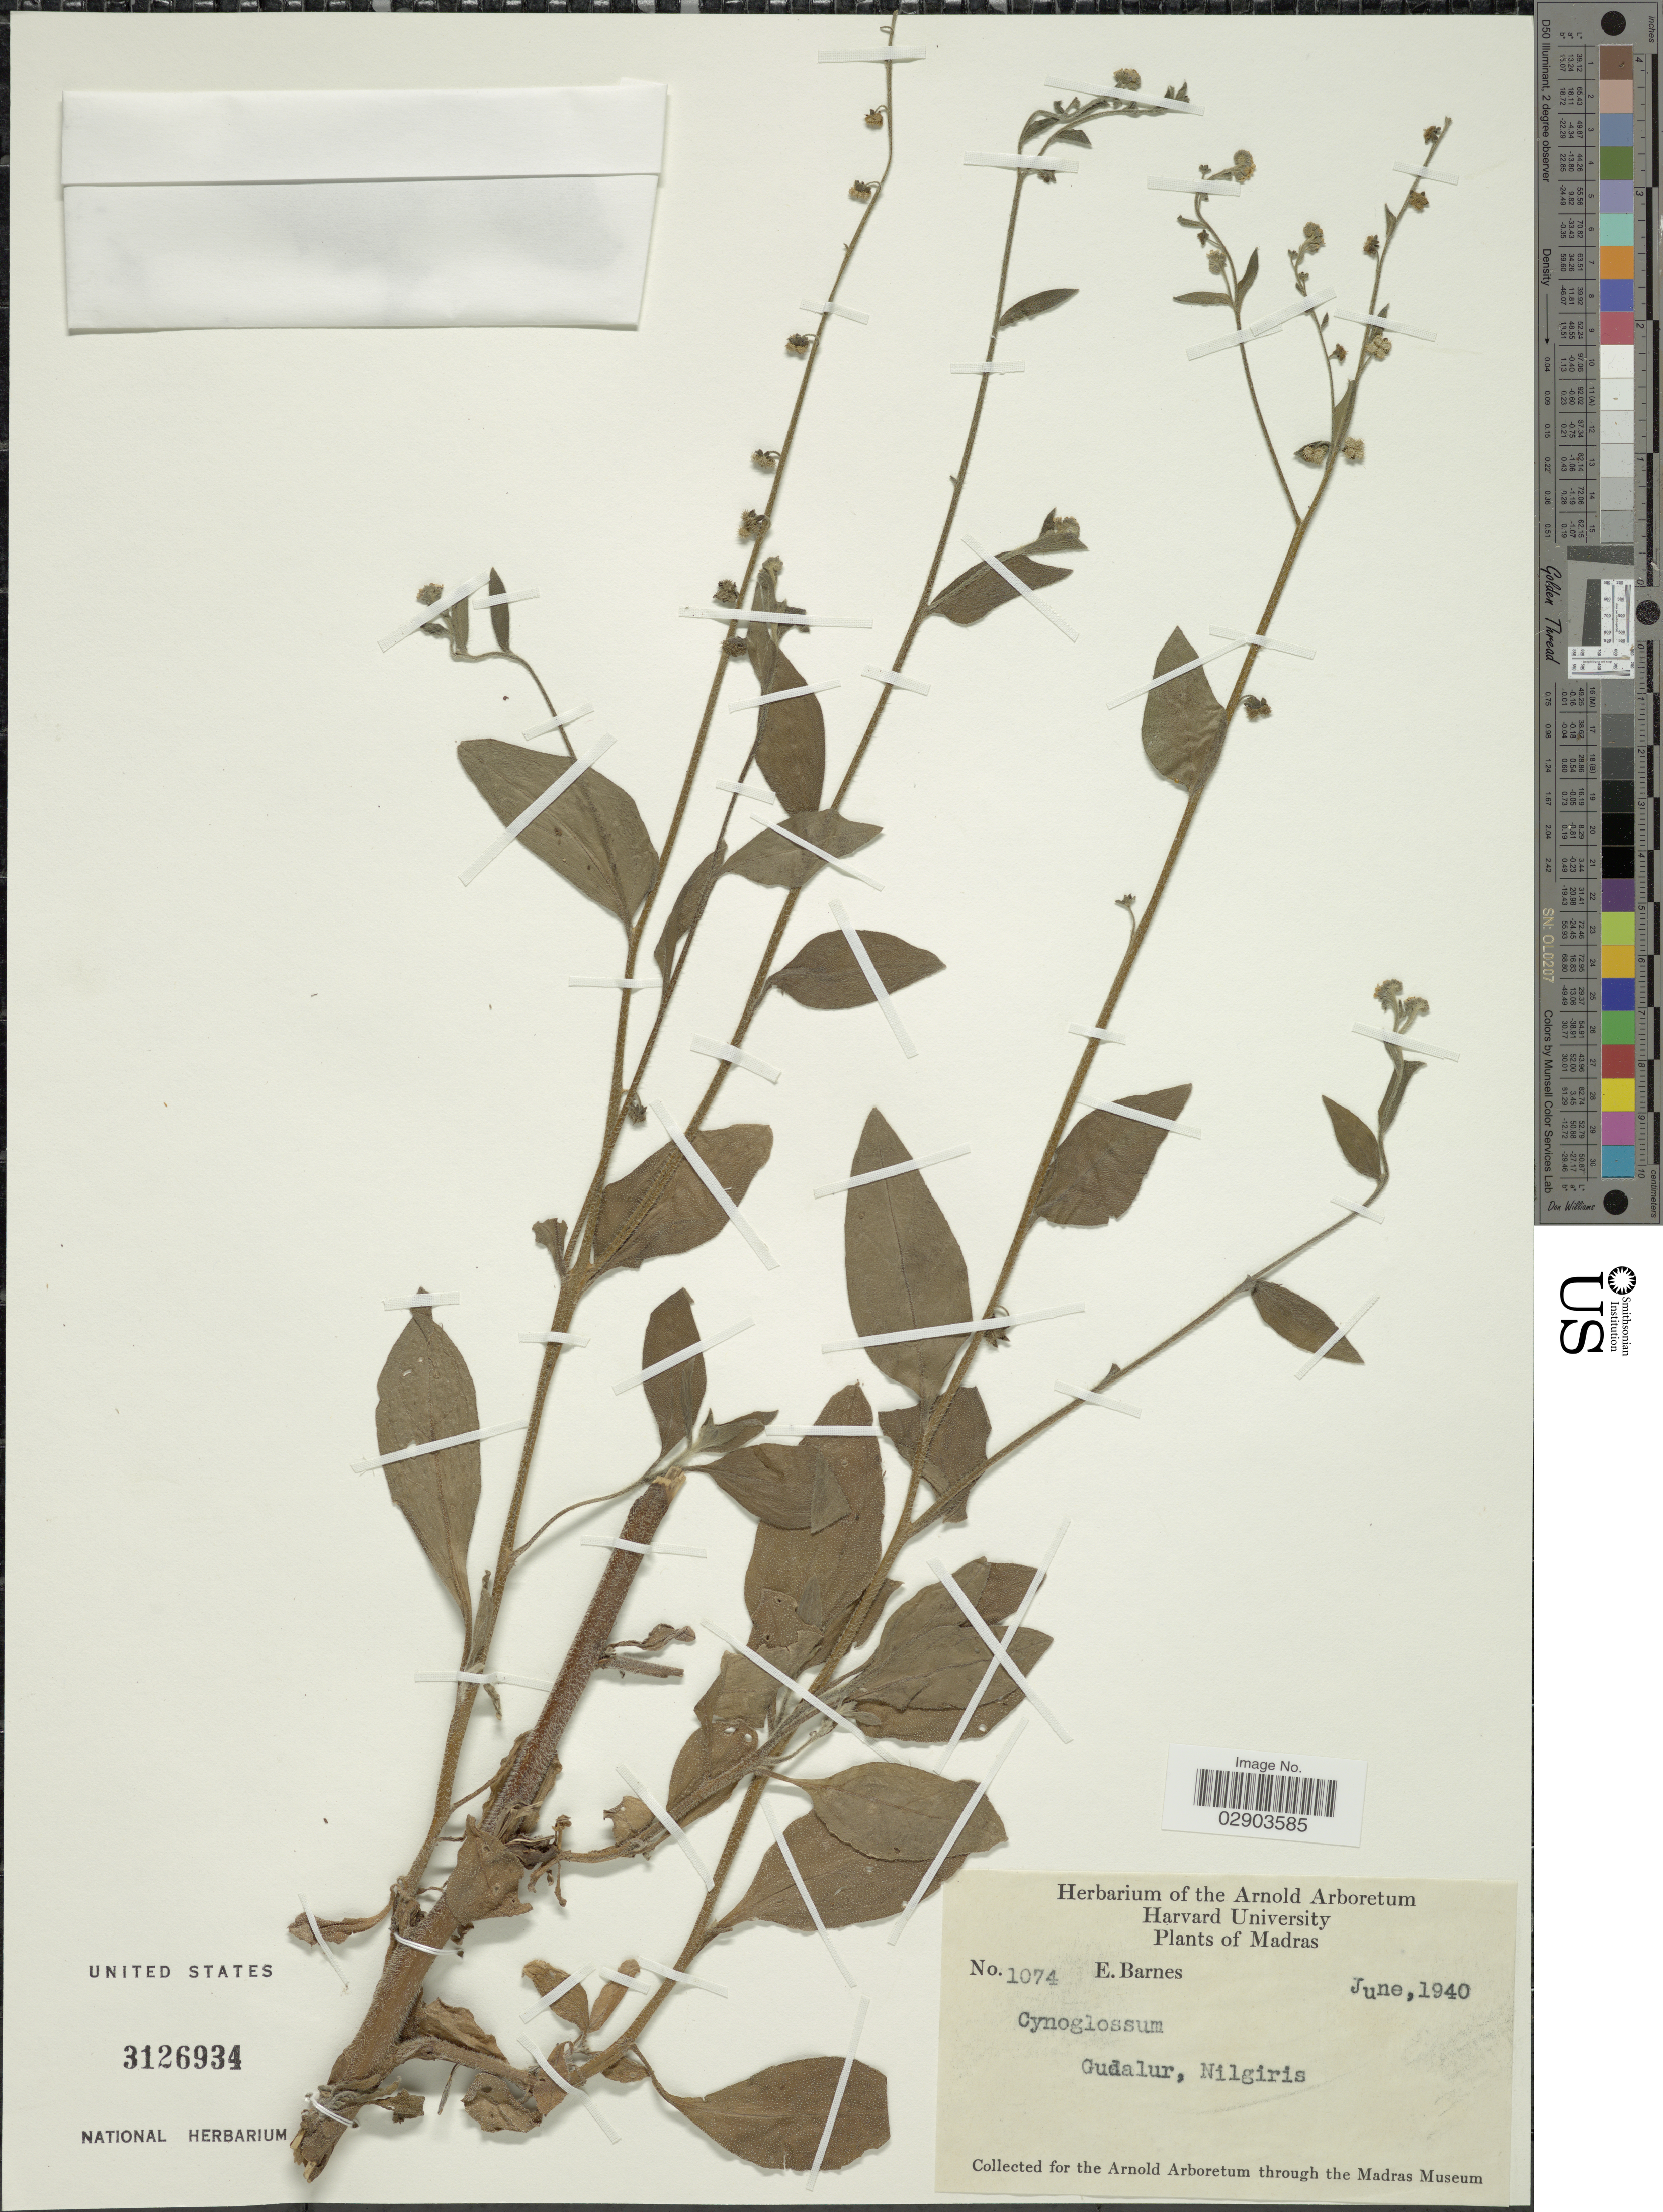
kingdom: Plantae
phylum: Tracheophyta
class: Magnoliopsida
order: Boraginales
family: Boraginaceae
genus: Cynoglossum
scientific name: Cynoglossum sp.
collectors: E. Barnes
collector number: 1074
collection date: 1940-06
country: India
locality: Madras, Gudalur, Nilgiris.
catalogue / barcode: US 3126934